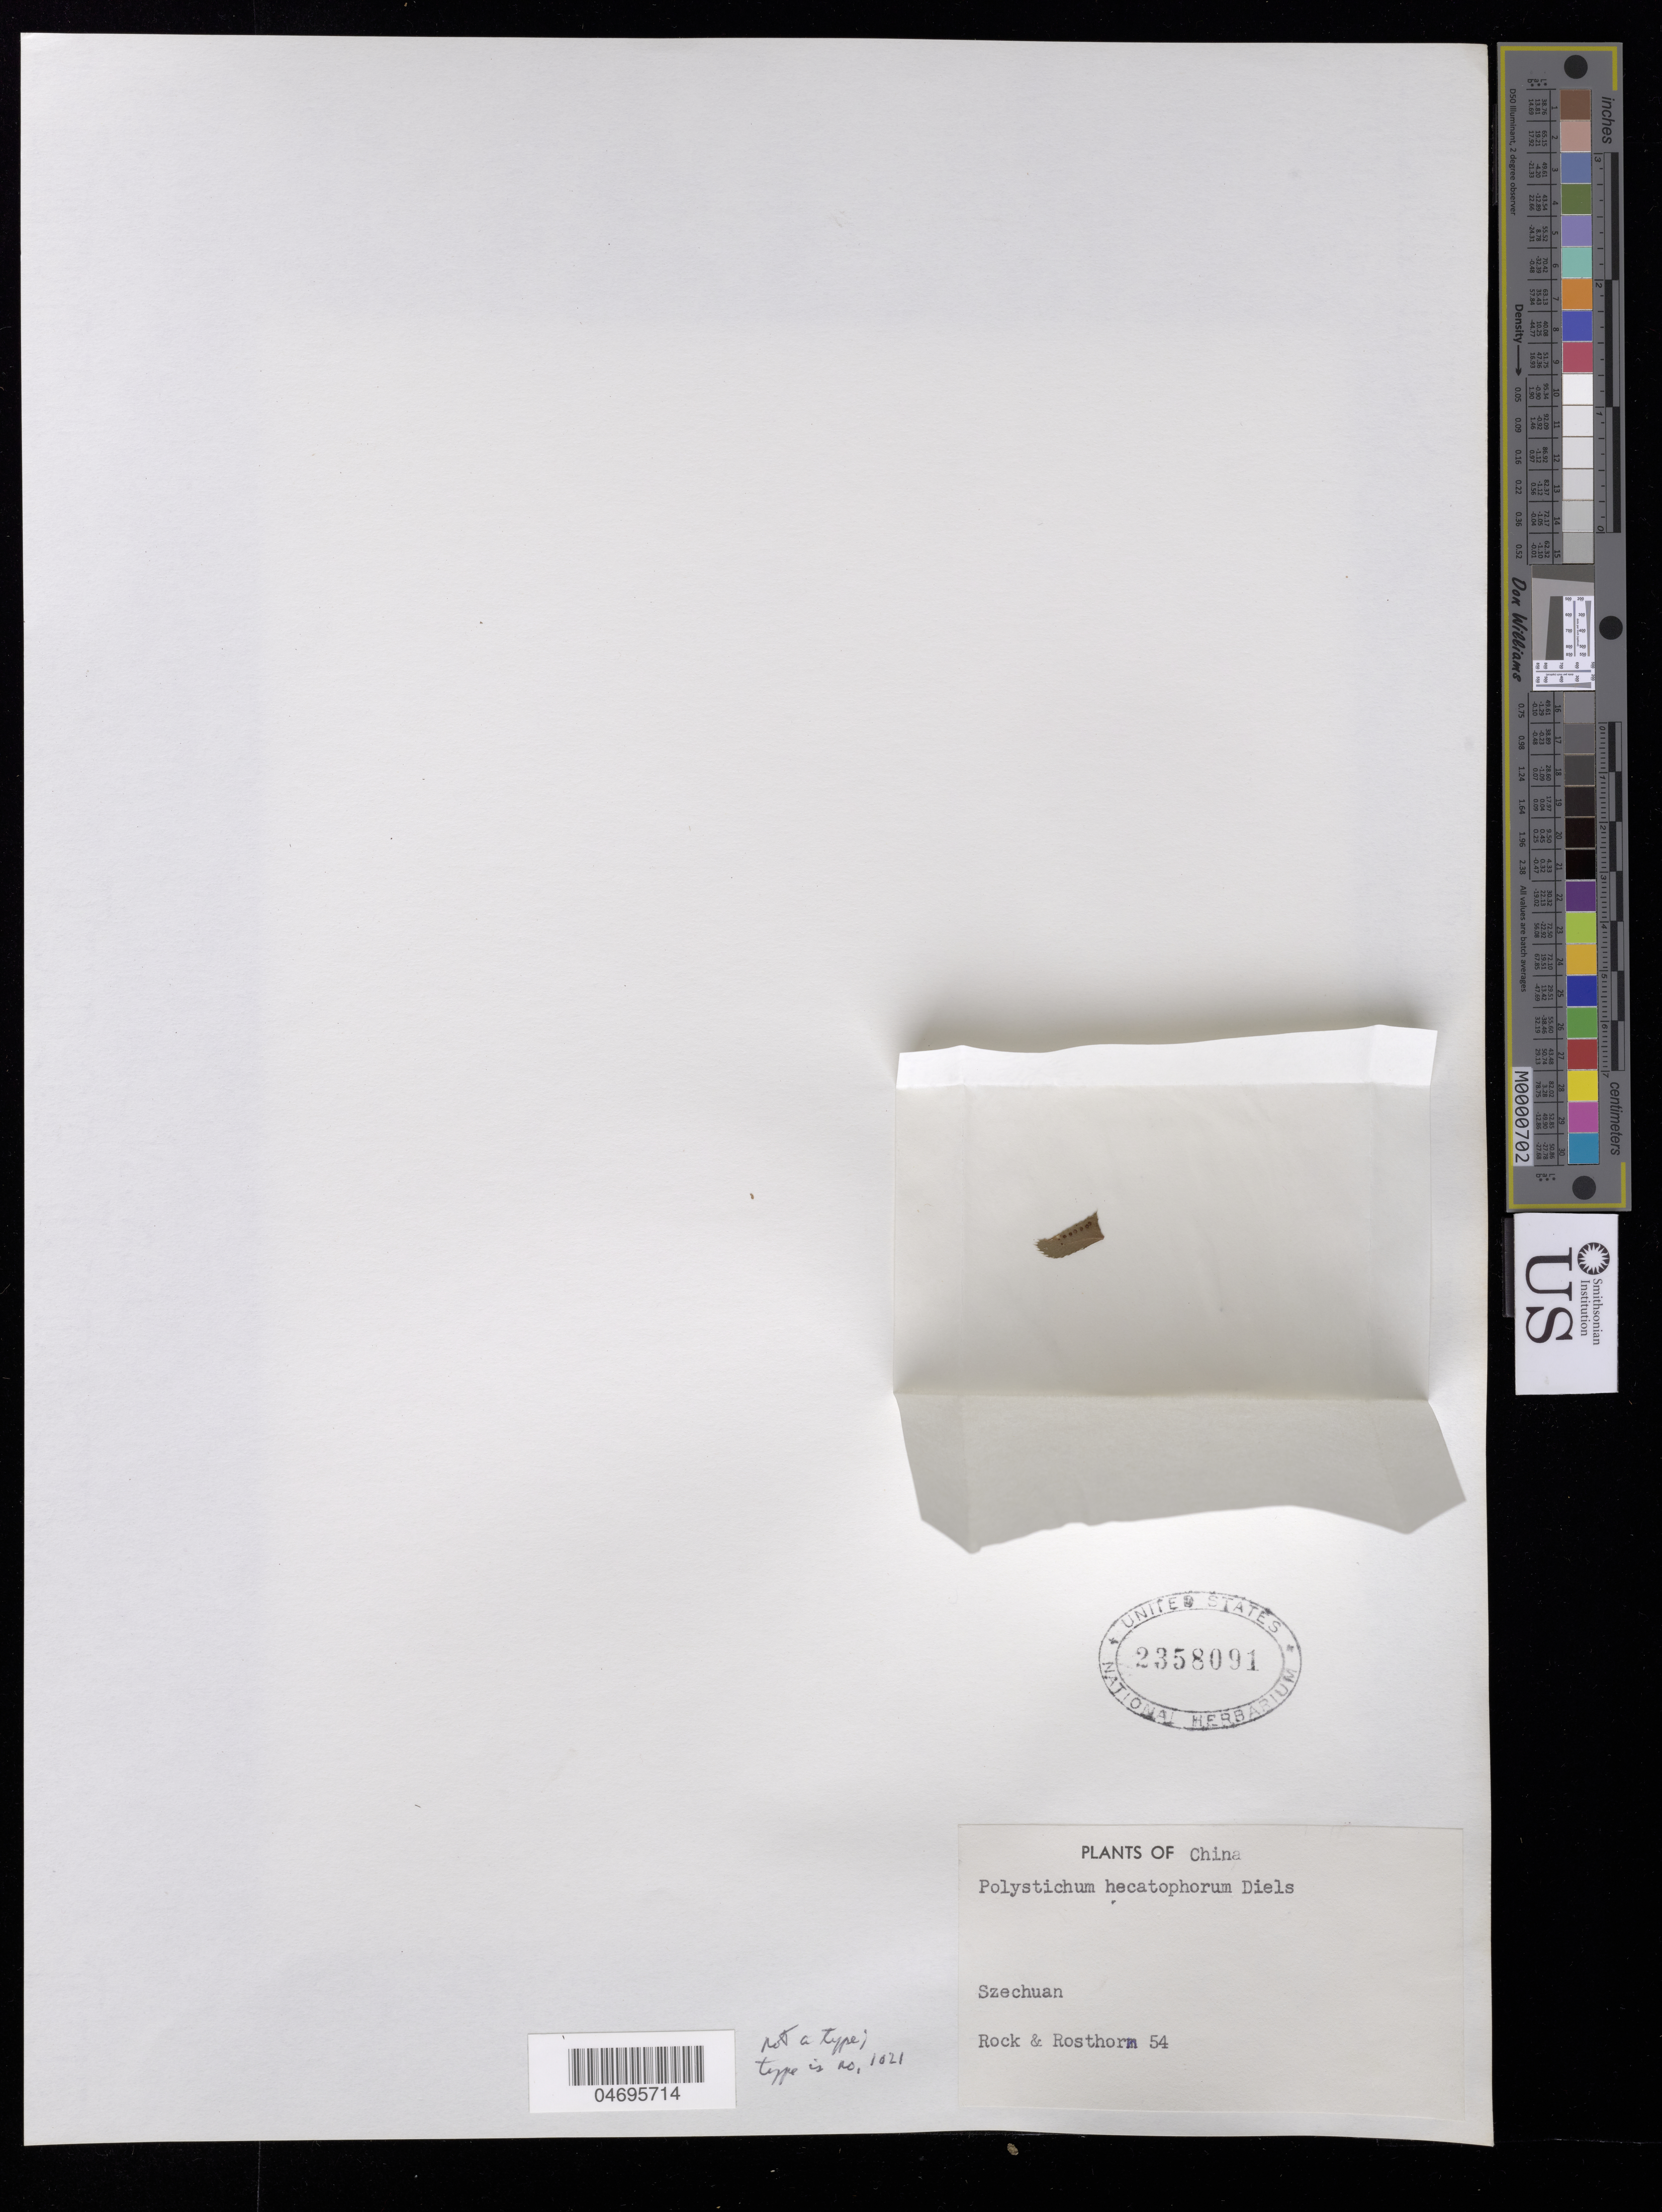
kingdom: Plantae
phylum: Tracheophyta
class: Polypodiopsida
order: Polypodiales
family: Dryopteridaceae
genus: Polystichum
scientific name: Polystichum hecatopterum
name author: Diels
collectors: Rock & Rosthorn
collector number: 54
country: China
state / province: Sichuan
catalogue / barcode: US 2358091